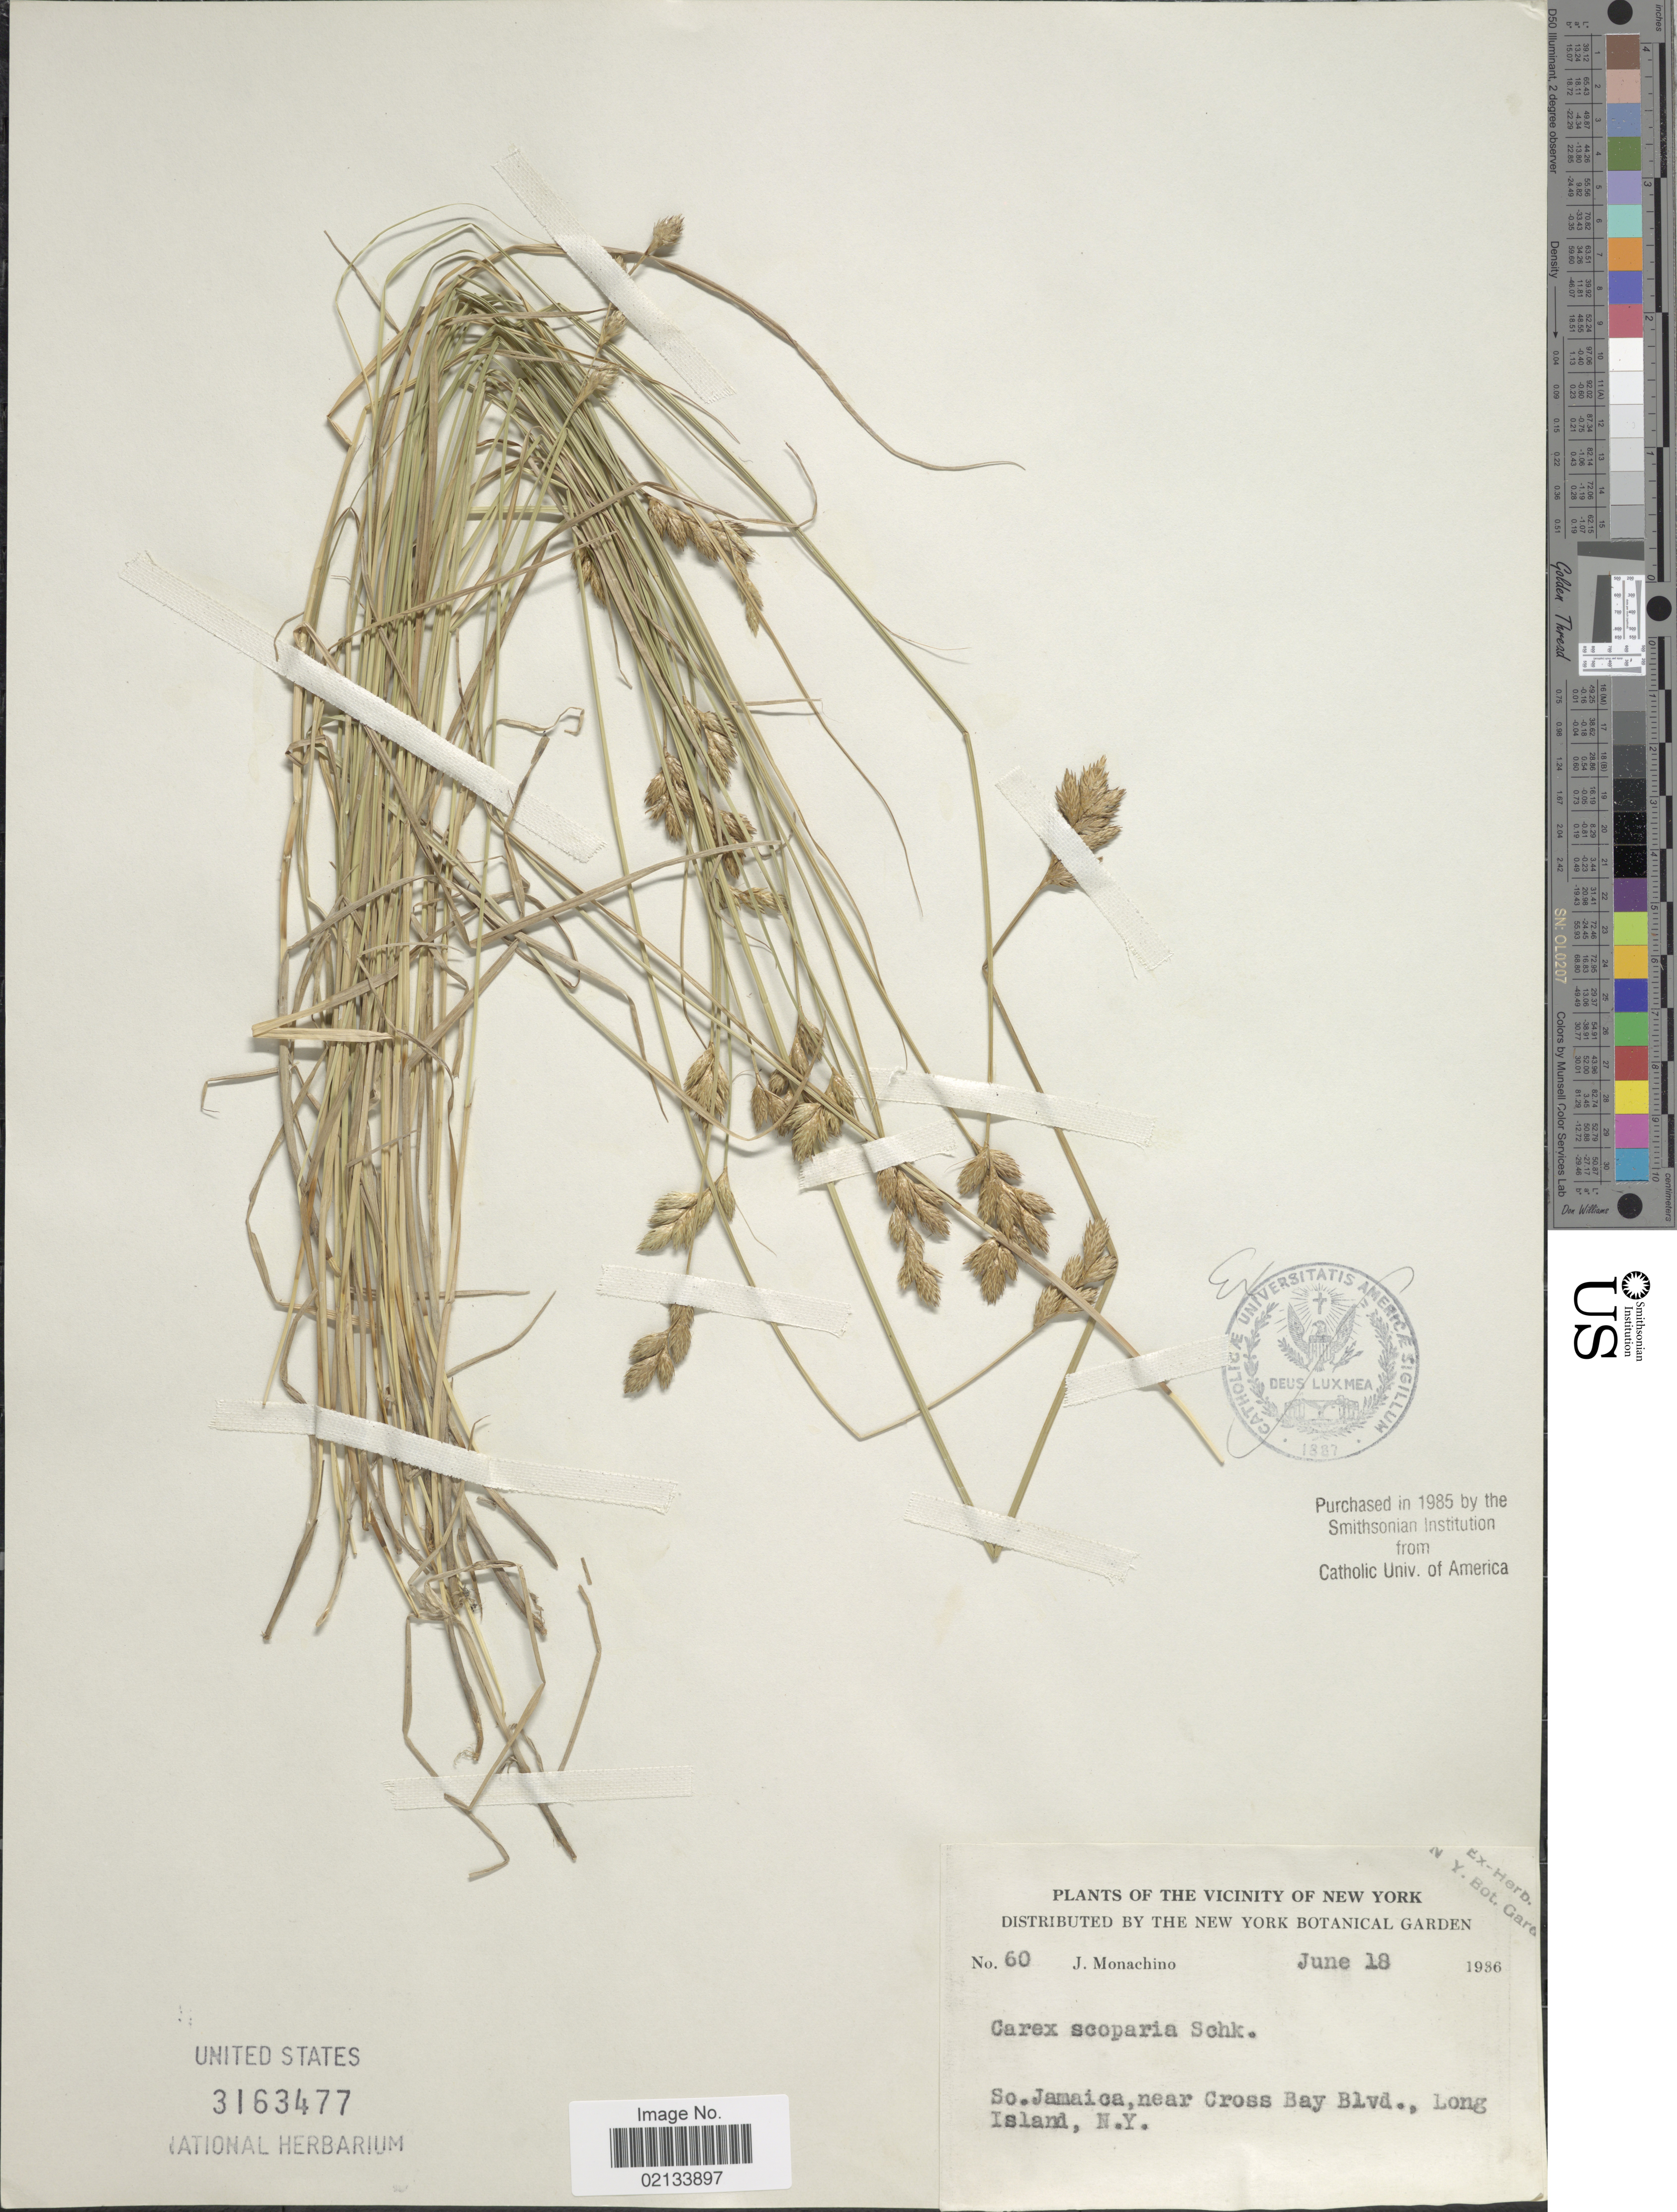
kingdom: Plantae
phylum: Tracheophyta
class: Liliopsida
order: Poales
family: Cyperaceae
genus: Carex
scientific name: Carex scoparia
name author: Schkuhr ex Willd.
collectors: J. V. Monachino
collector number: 60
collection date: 1936-06-18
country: United States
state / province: New York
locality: The Vicinity of New York, So. Jamaica, near Cross Bay Blvd., Long Island.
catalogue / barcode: US 3163477